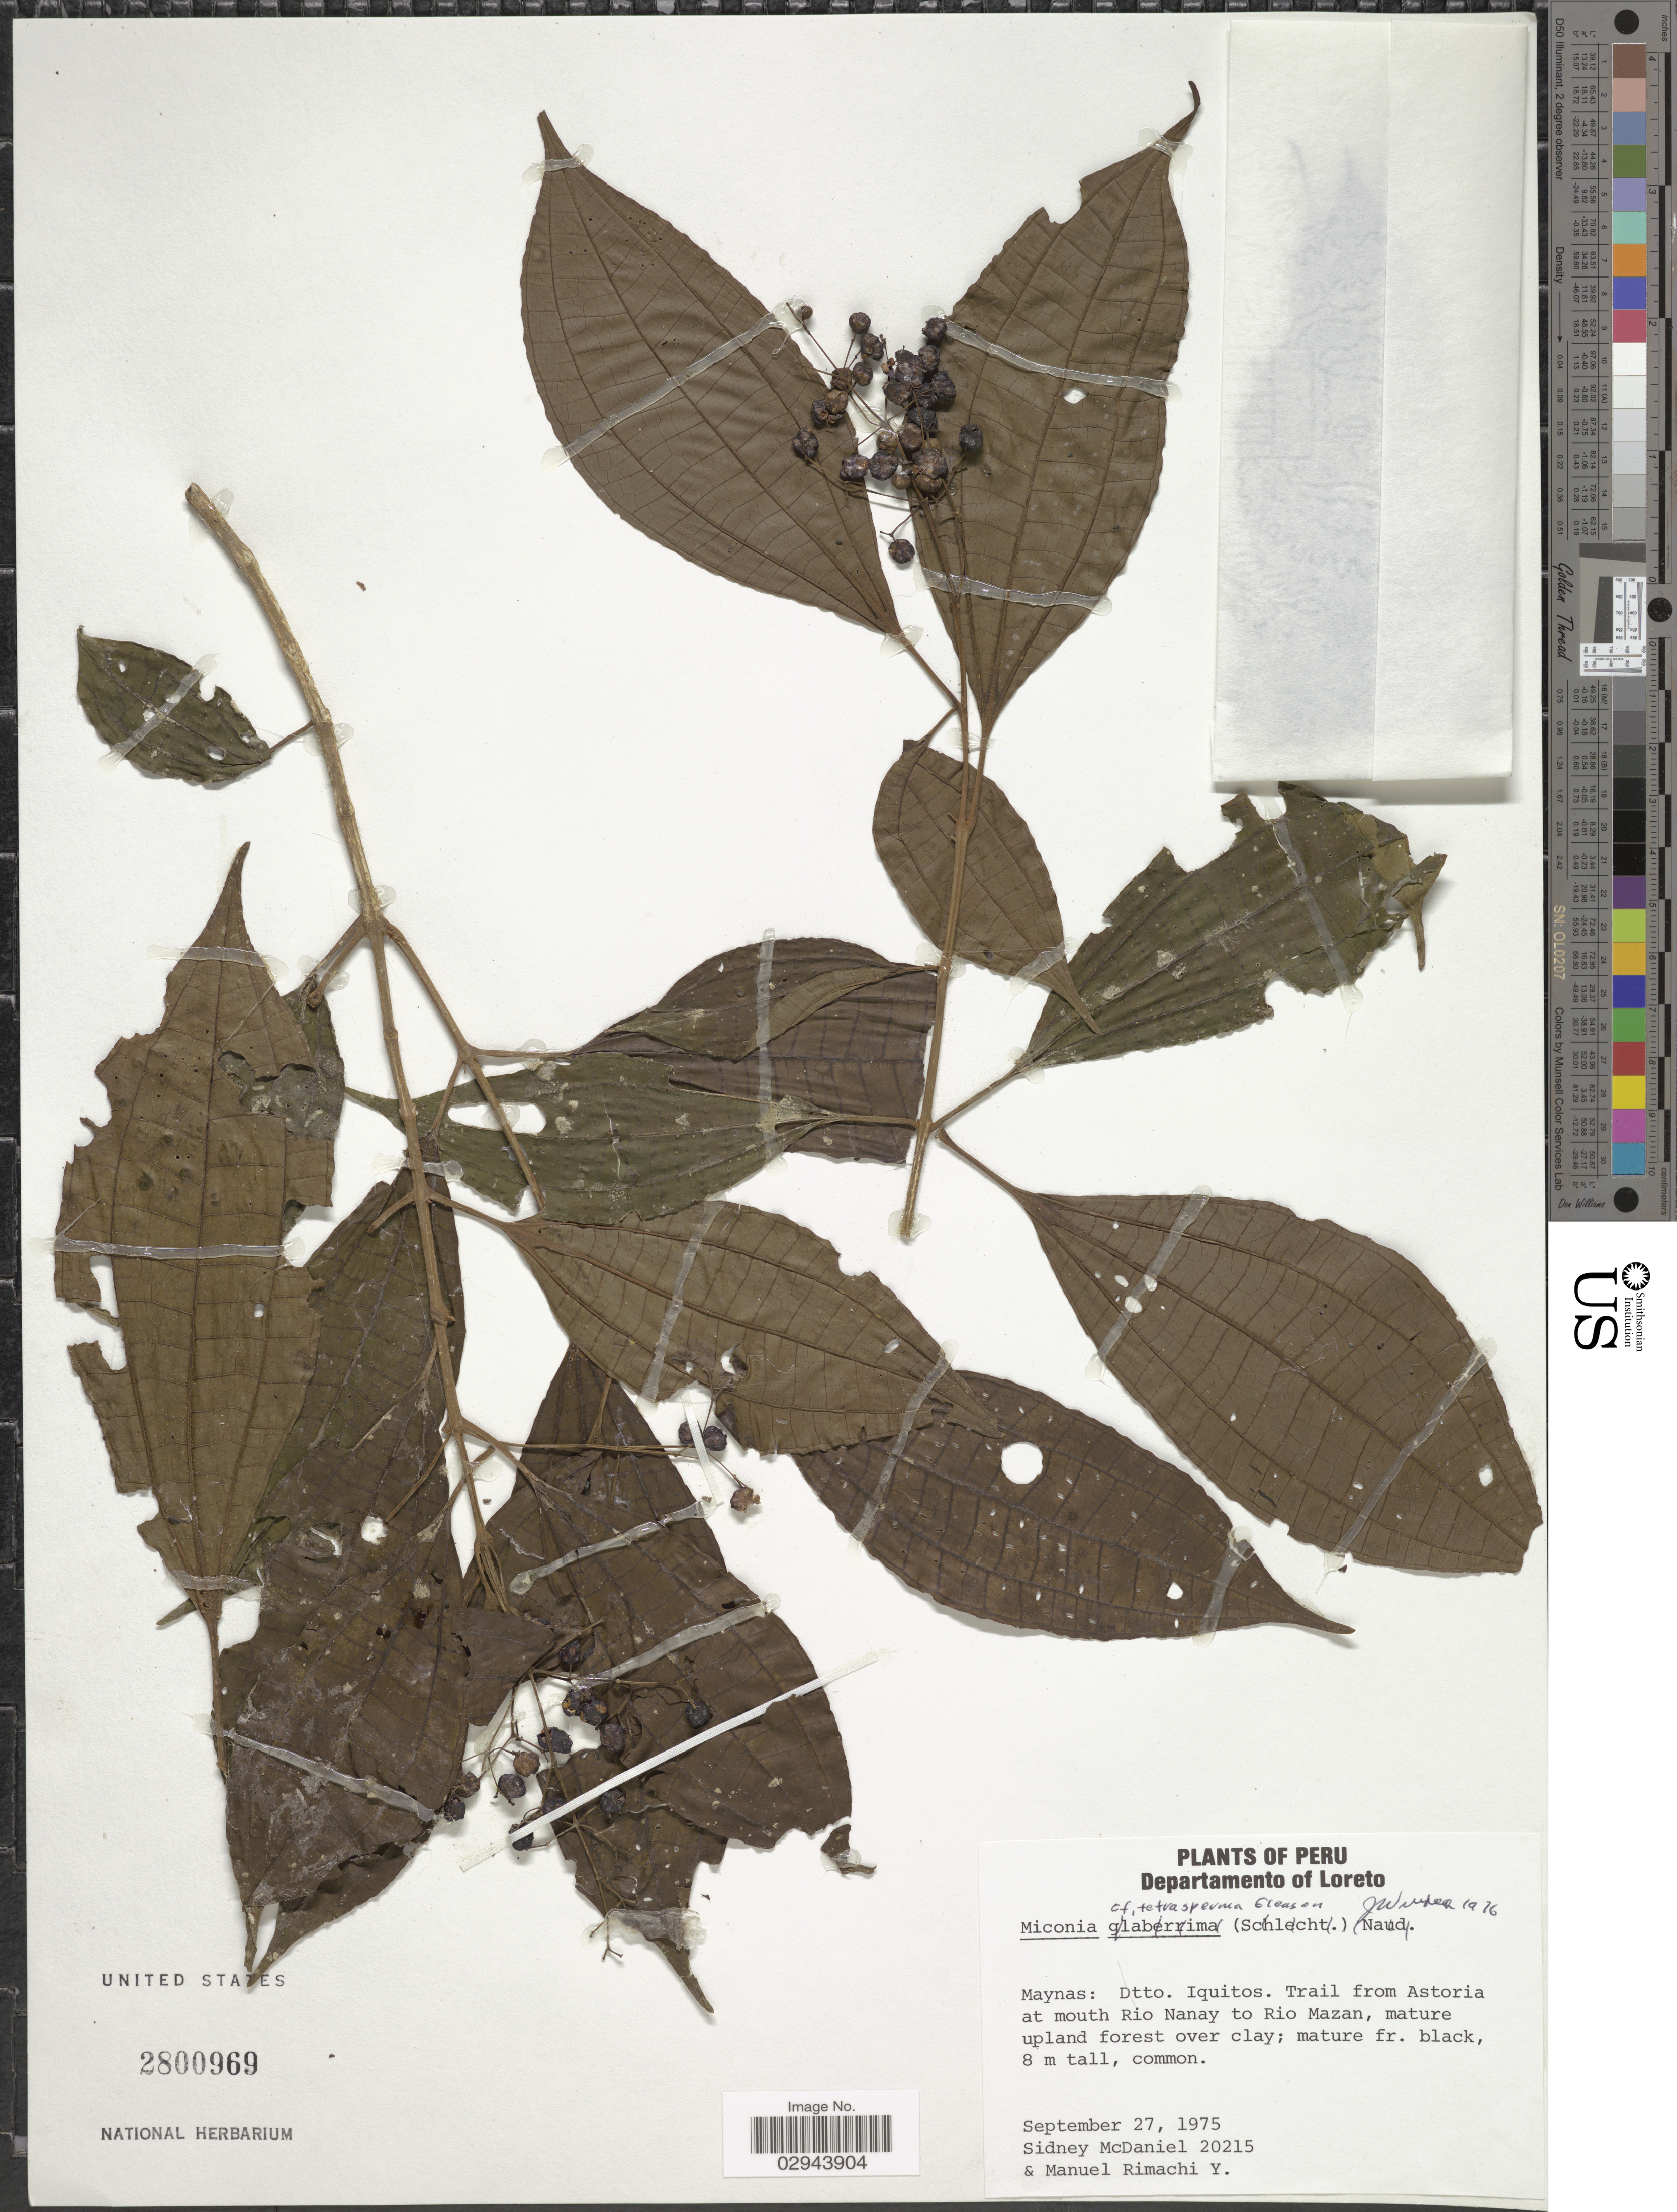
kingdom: Plantae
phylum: Tracheophyta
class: Magnoliopsida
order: Myrtales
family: Melastomataceae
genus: Miconia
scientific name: Miconia tetrasperma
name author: Gleason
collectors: S. McDaniel & M. Rimachi Y.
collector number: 20215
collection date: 1975-09-27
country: Peru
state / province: Loreto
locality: Departamento of Loreto. Maynas: Dtto. Iquitos. Trail from Astoria at mouth Rio Nanay to Rio Mazan.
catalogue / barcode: US 2800969